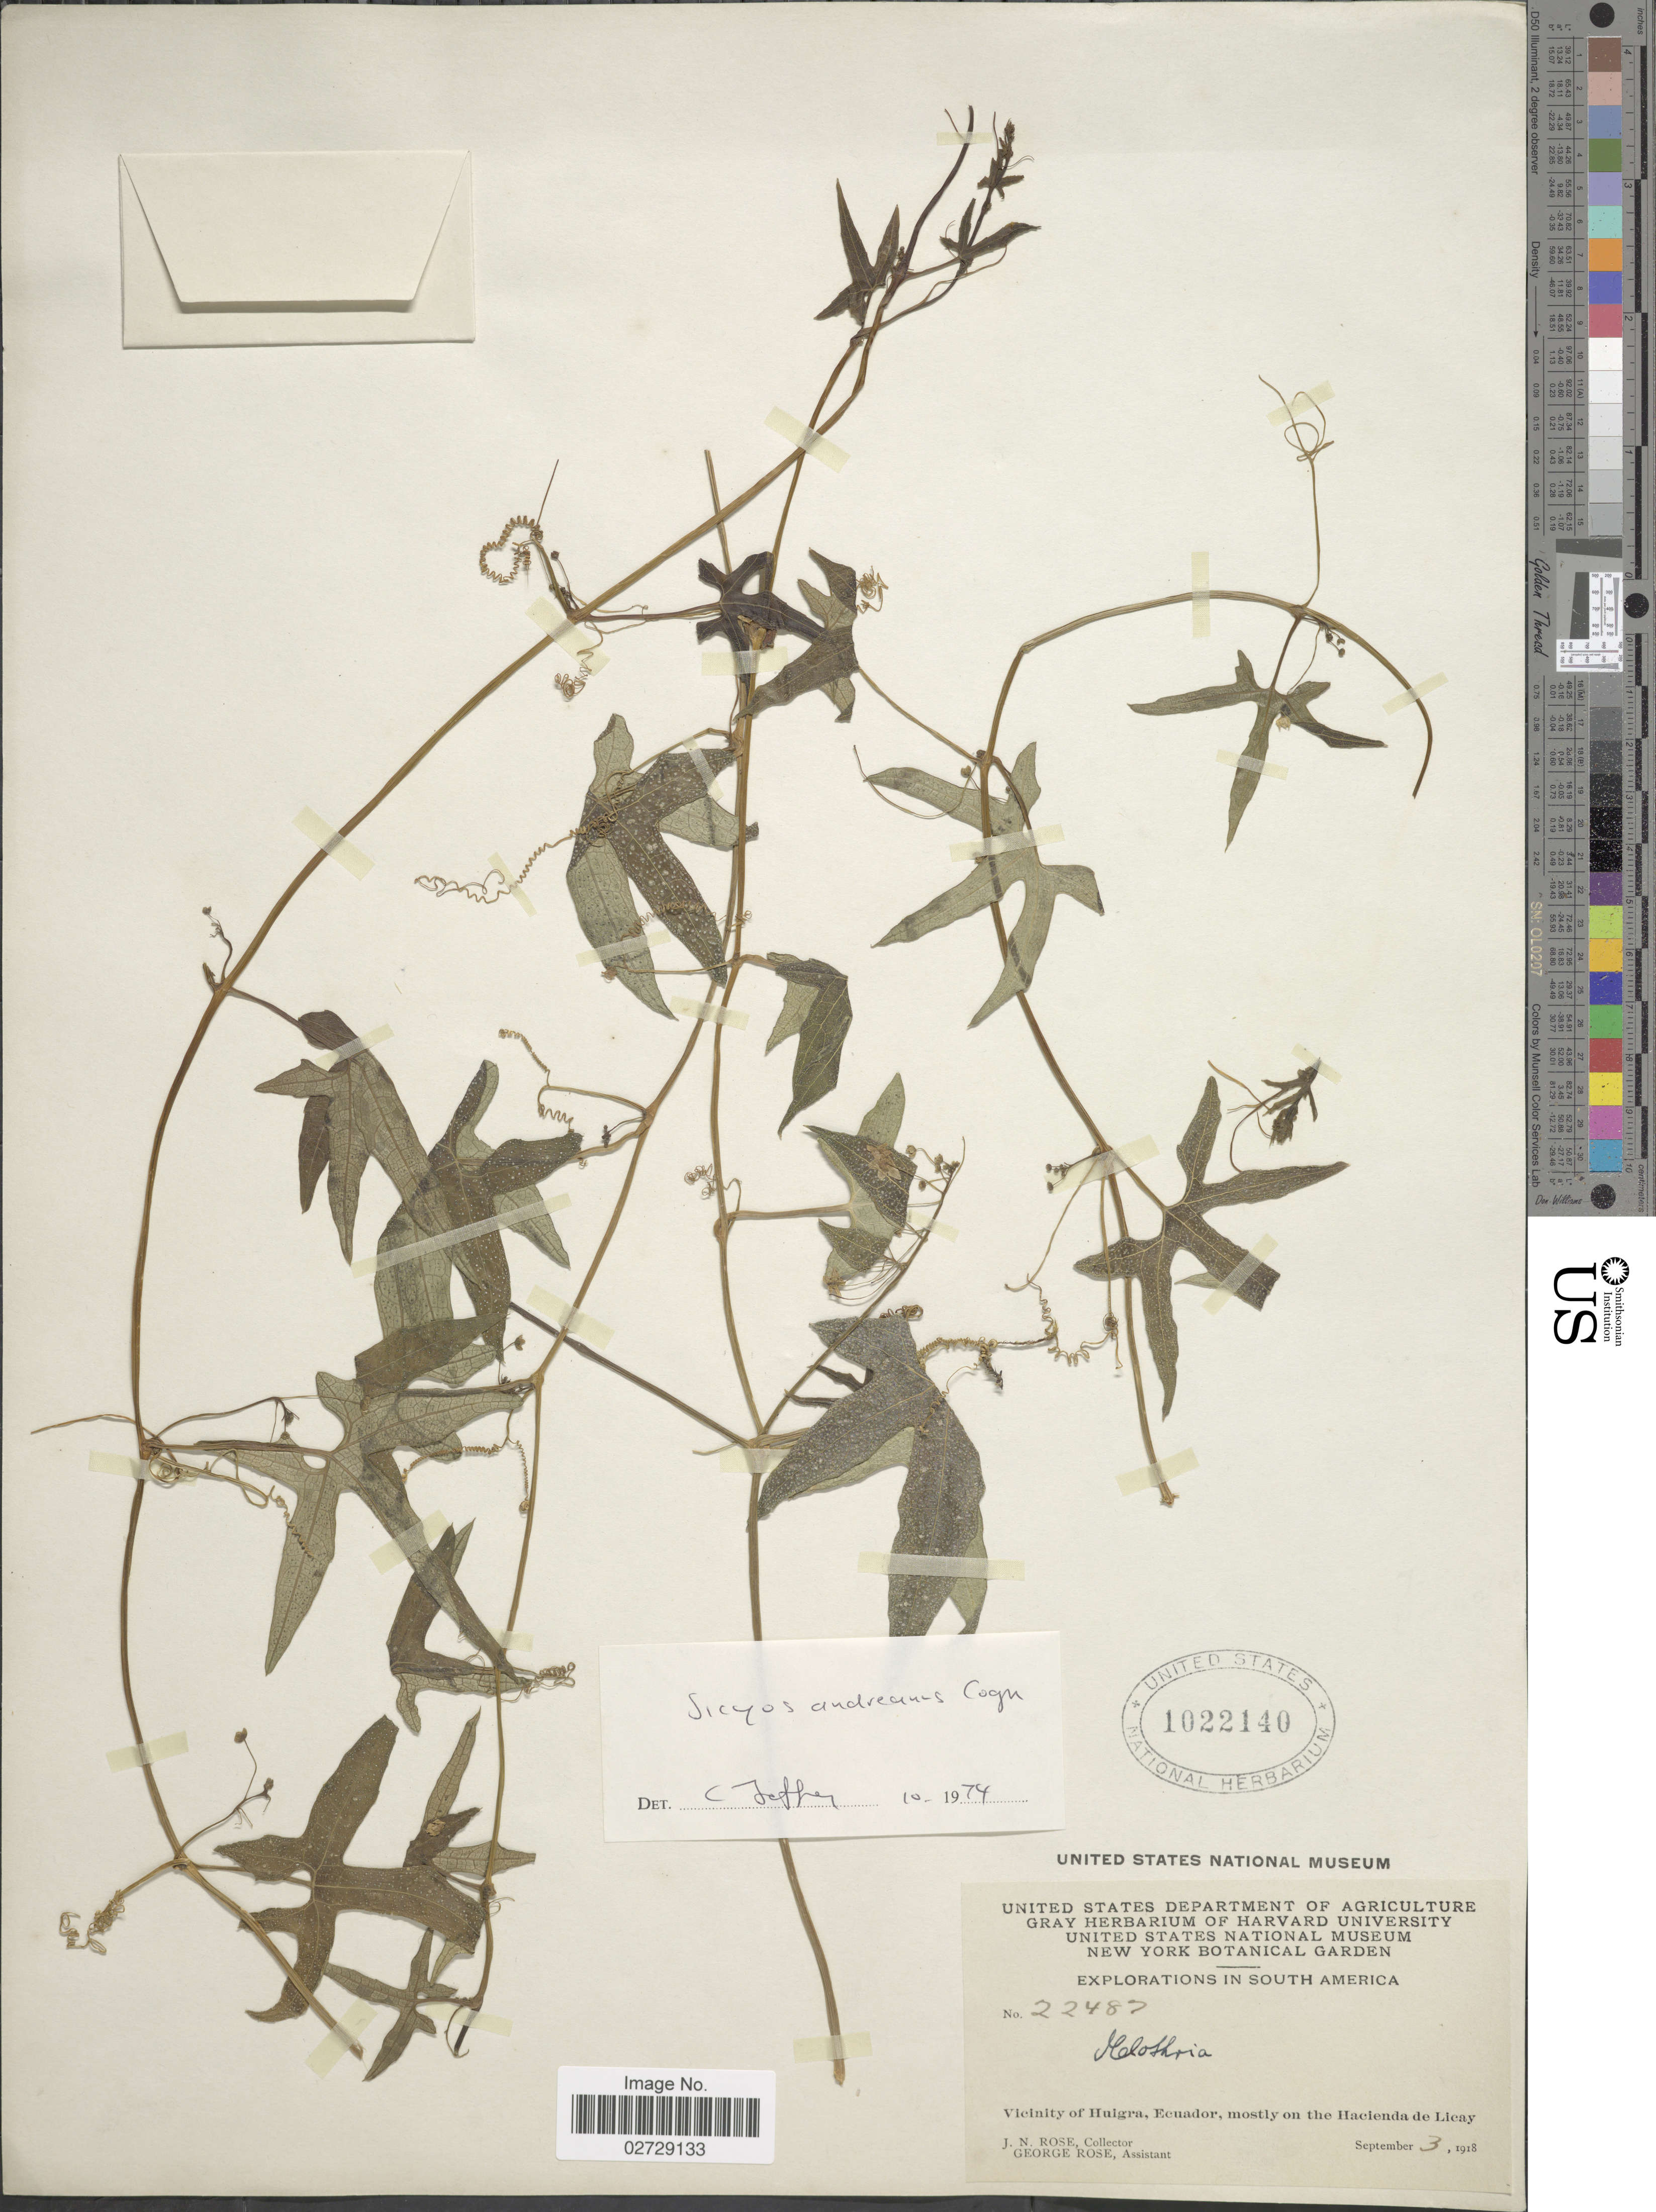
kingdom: Plantae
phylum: Tracheophyta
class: Magnoliopsida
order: Cucurbitales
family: Cucurbitaceae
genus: Sicyos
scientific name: Sicyos andreanus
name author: Cogn.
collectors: J. N. Rose & G. Rose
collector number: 22487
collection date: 1918-09-03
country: Ecuador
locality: Vicinity of Huigra, mostly on the Hacienda de Licay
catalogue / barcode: US 1022140